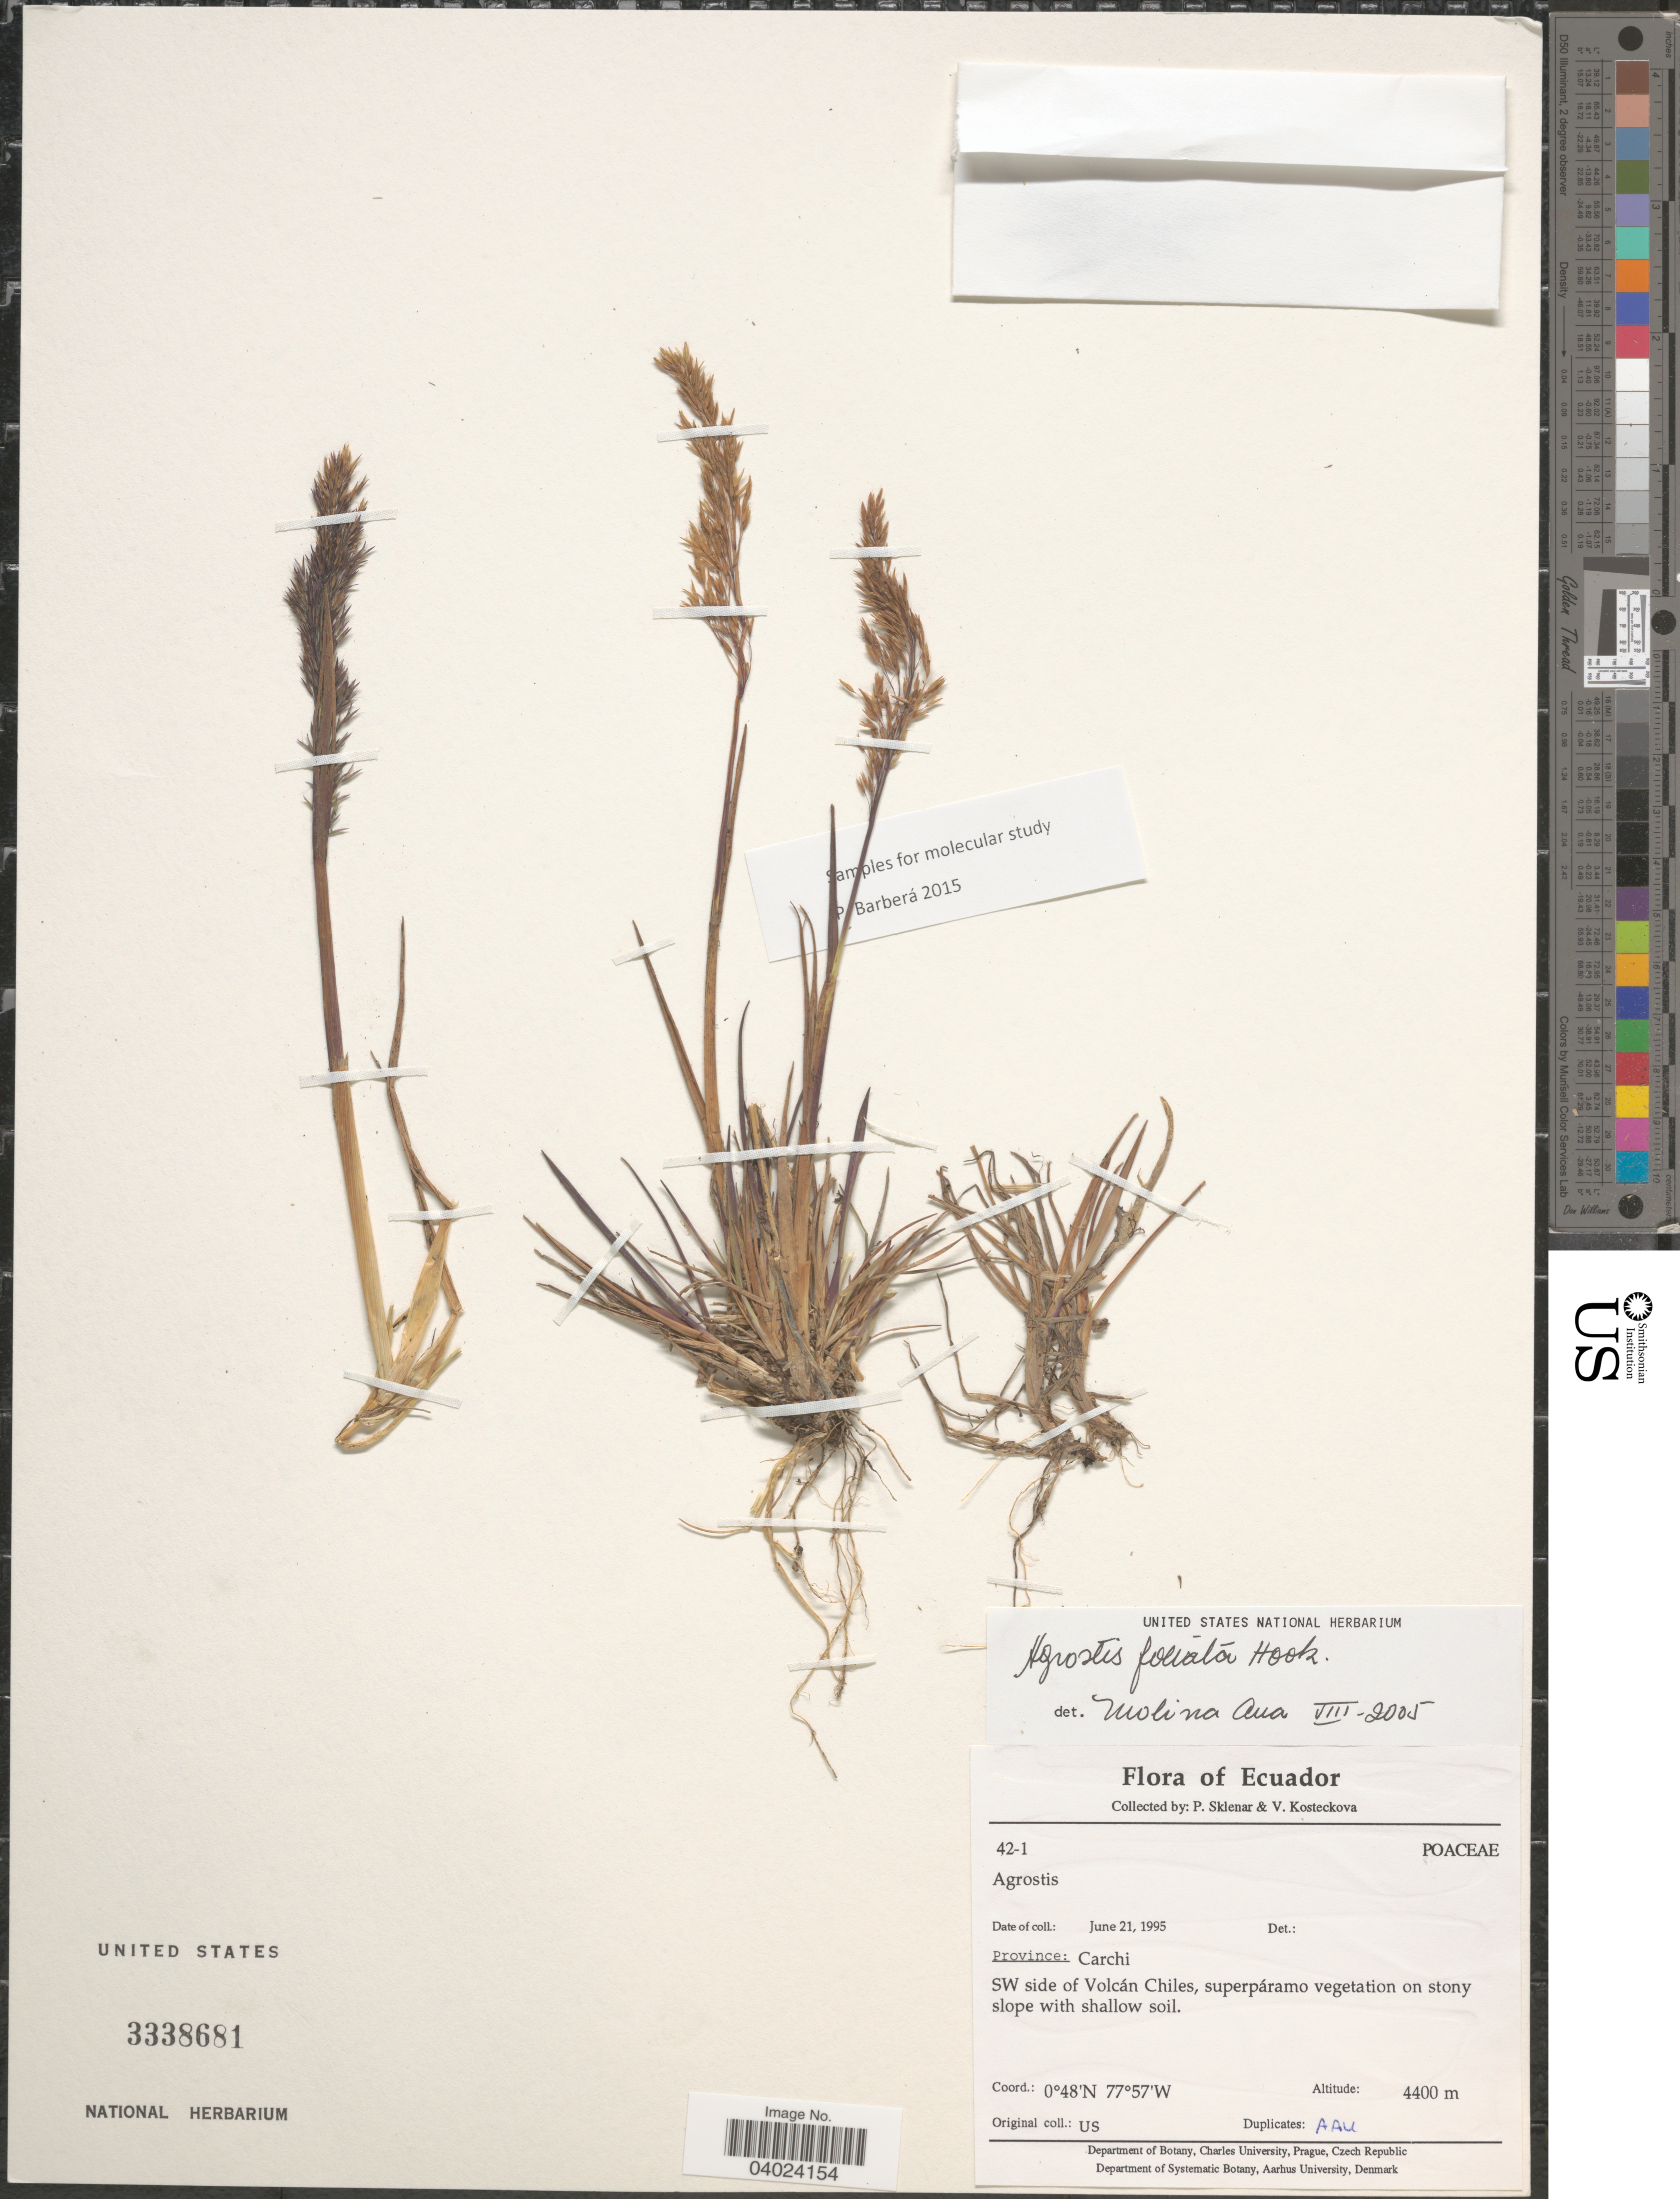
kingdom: Plantae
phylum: Tracheophyta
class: Liliopsida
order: Poales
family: Poaceae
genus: Agrostis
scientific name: Agrostis foliata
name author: Hook. f.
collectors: P. Sklenar & V. Kosteckova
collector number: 42-1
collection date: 1995-06-21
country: Ecuador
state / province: Carchi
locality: SW side of Volcán Chiles.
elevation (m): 4400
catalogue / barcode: US 3338681